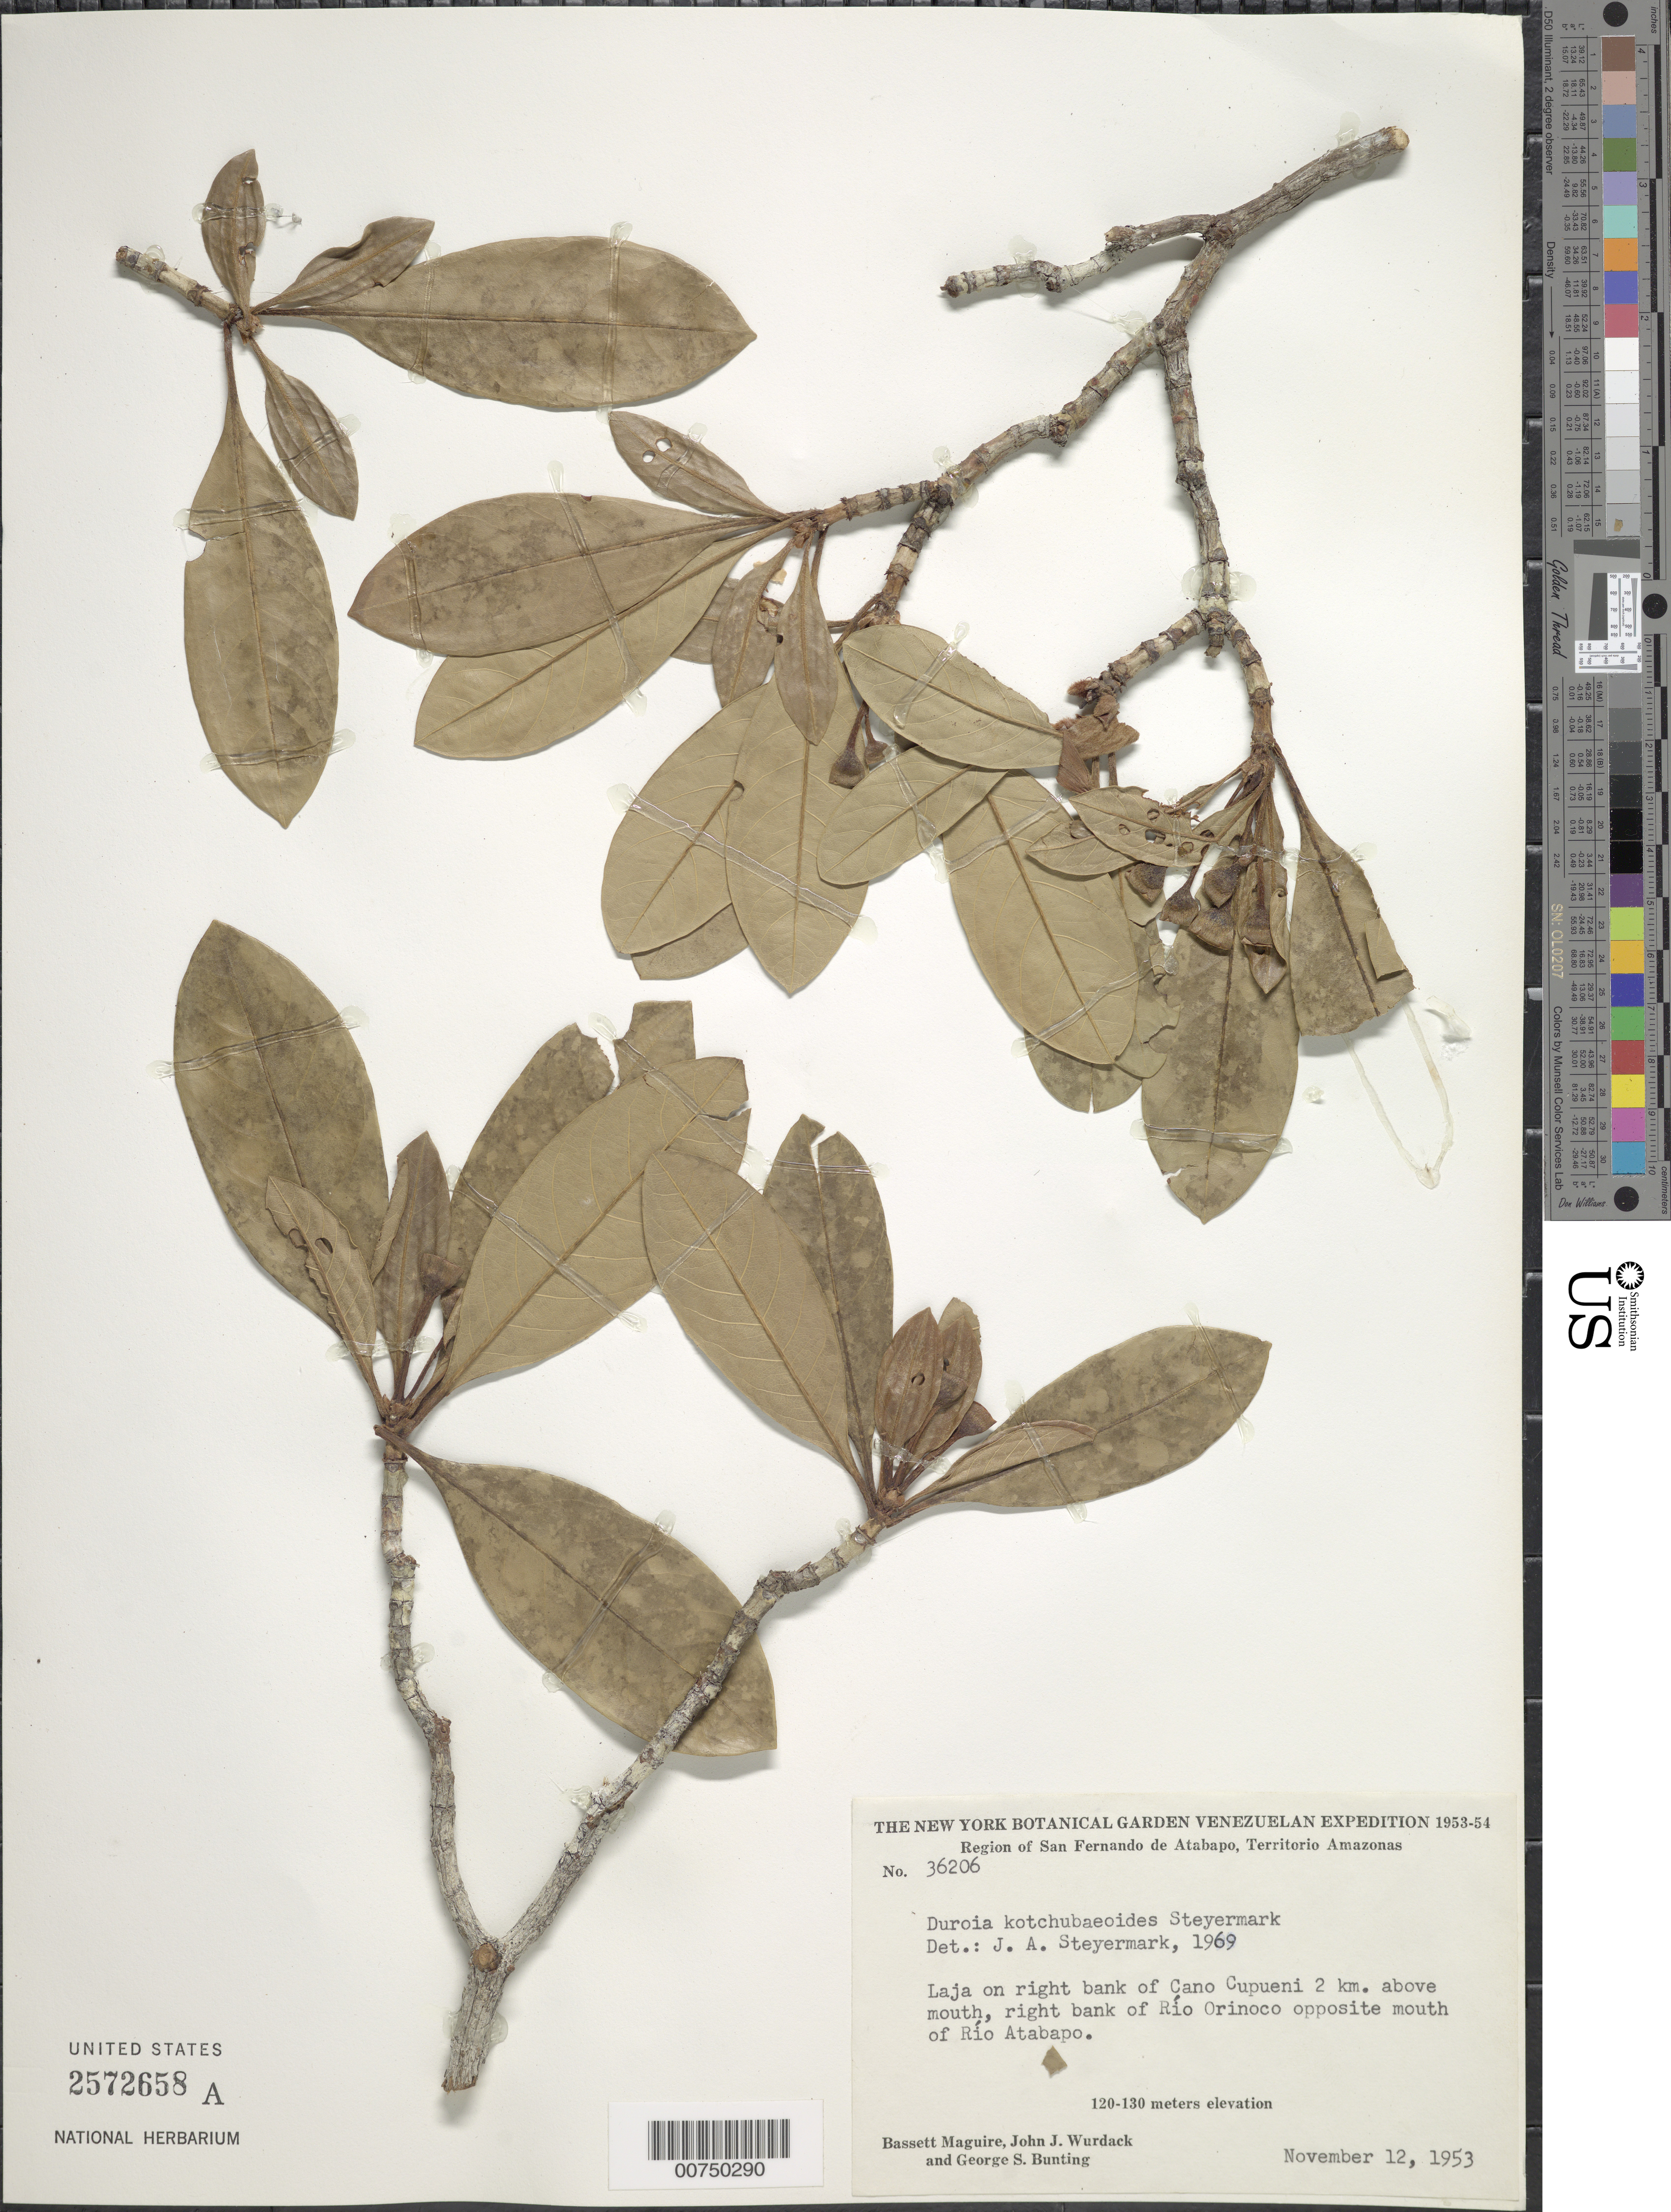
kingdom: Plantae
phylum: Tracheophyta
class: Magnoliopsida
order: Gentianales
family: Rubiaceae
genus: Duroia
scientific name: Duroia kotchubaeoides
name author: Steyerm.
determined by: Steyermark, Julian A., (VEN)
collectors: B. Maguire, J. J. Wurdack & G. S. Bunting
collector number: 36206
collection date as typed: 12-Nov-53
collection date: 1953-11-12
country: Venezuela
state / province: Amazonas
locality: Caño Cupueni, right bank Río Orinoco, opposite mouth of Río Atabapo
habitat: Laja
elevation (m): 120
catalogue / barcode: US 2572658A